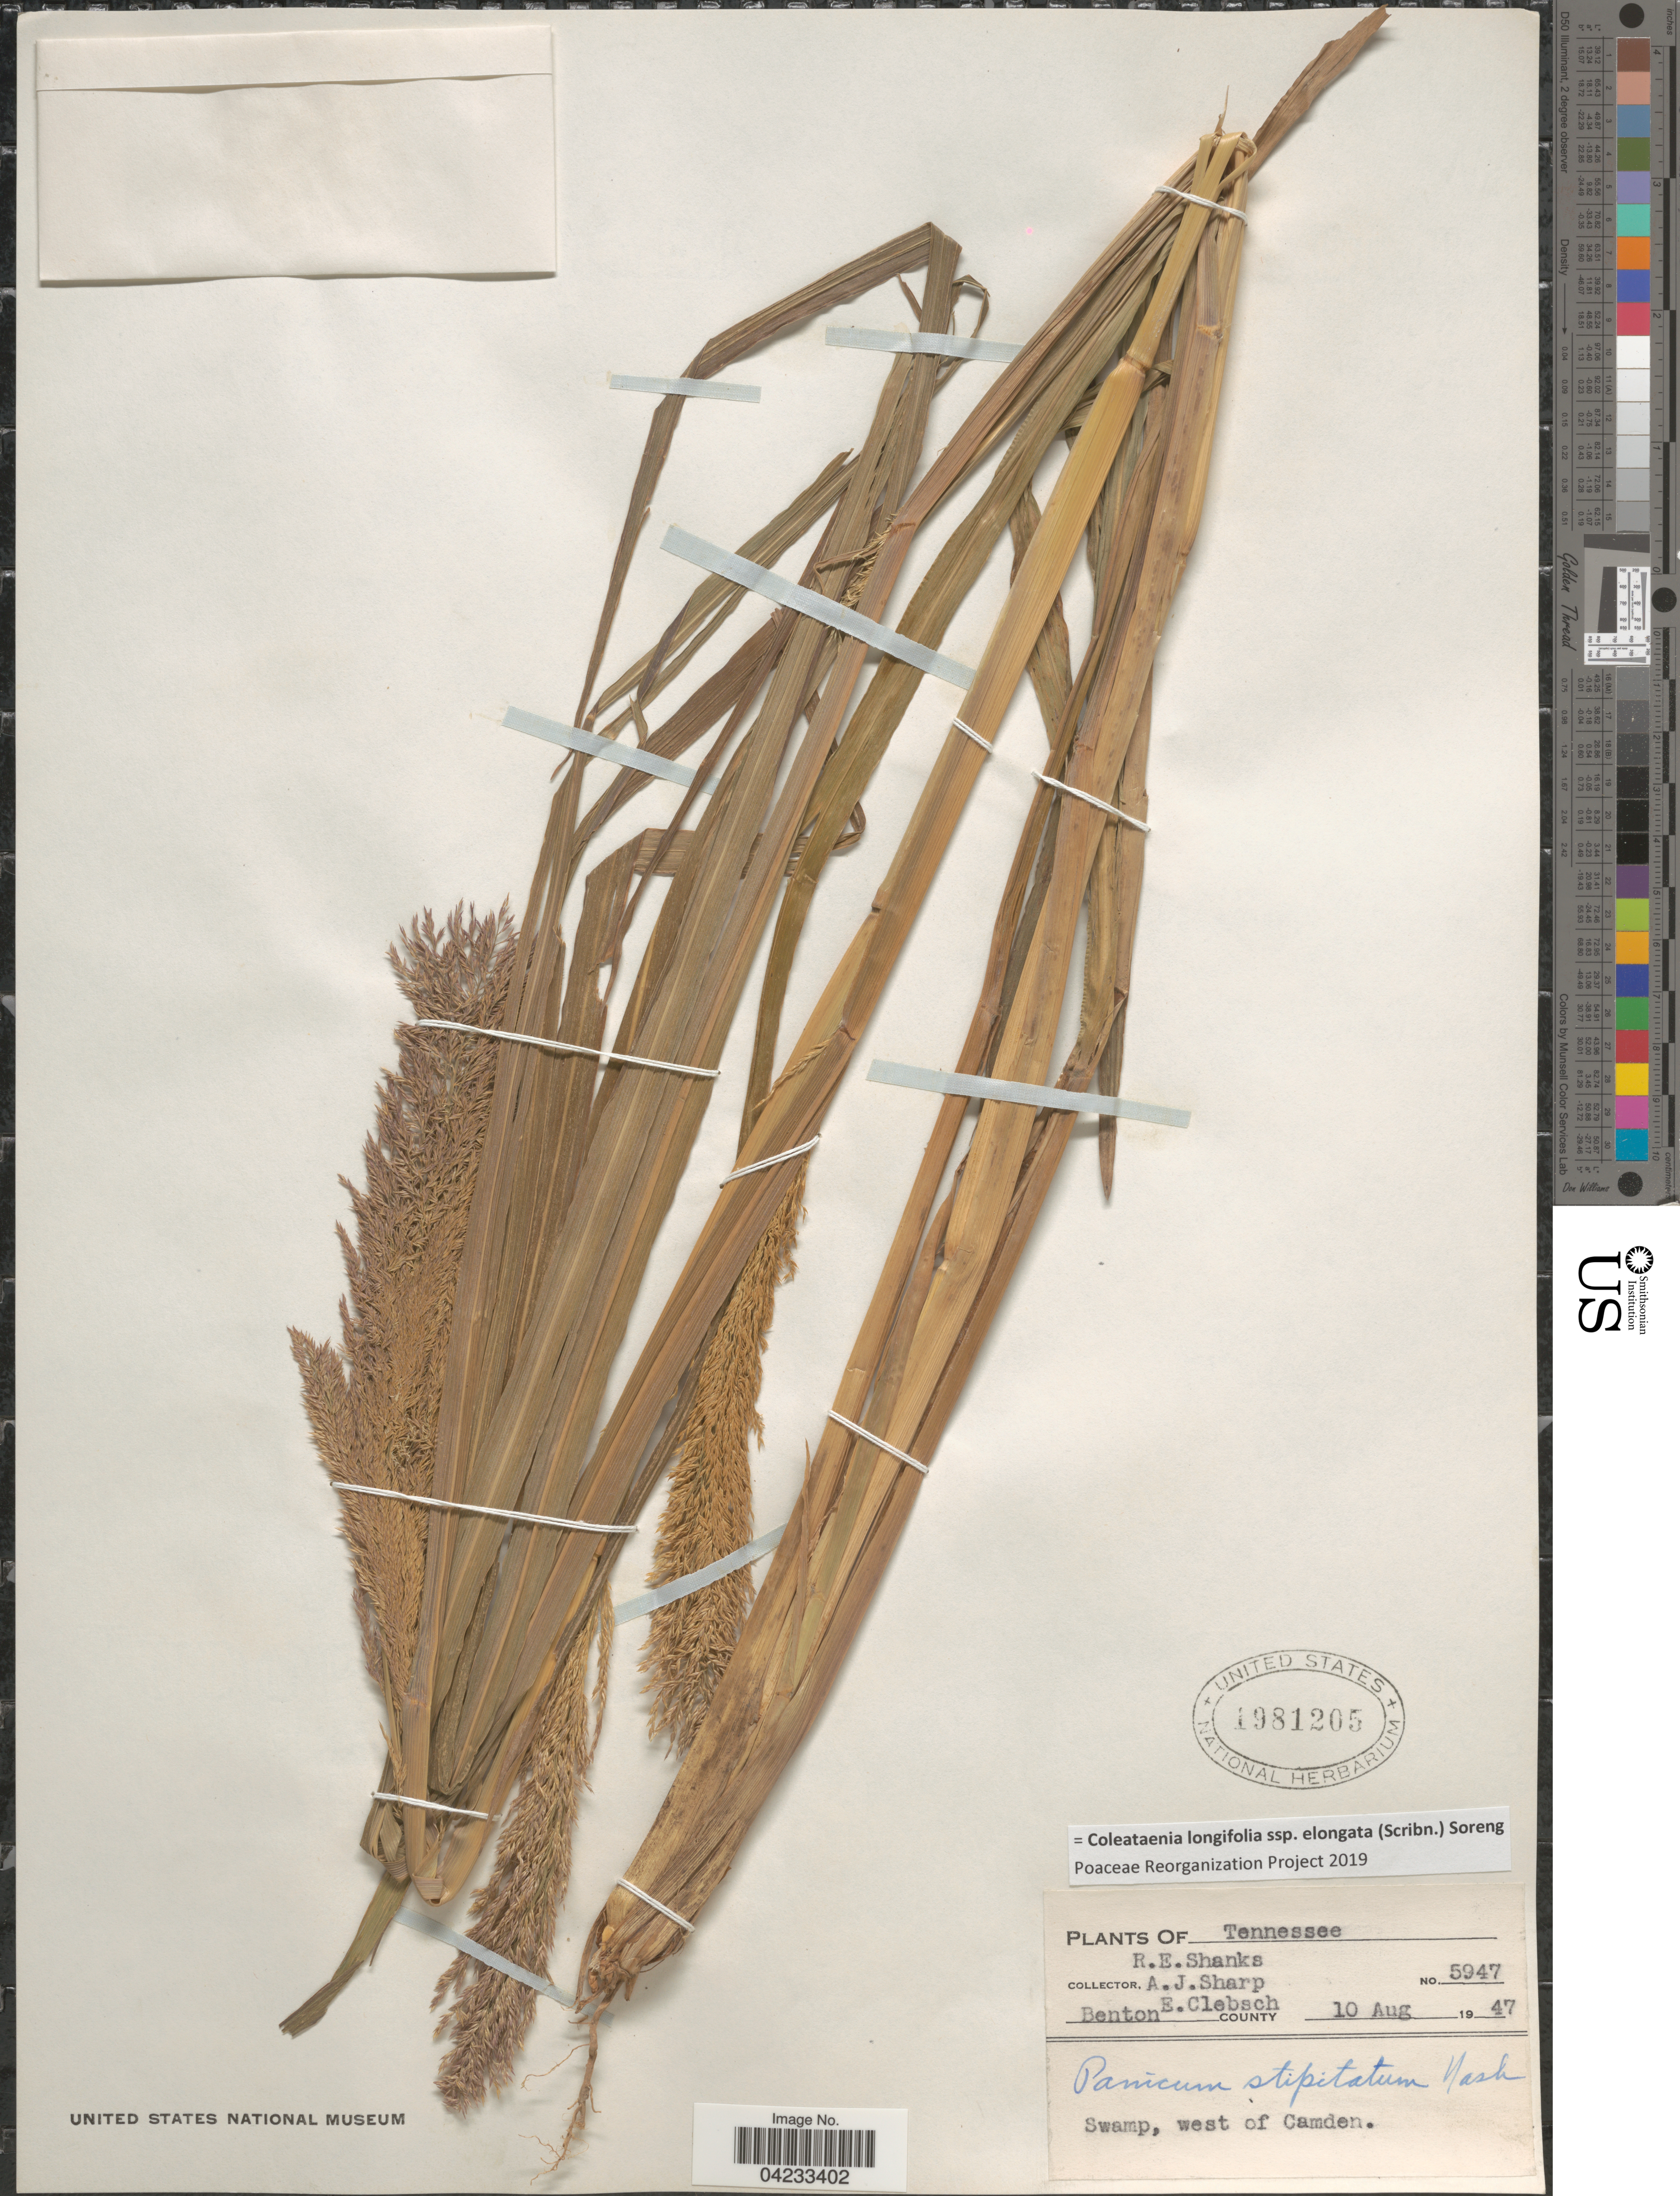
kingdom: Plantae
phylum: Tracheophyta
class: Liliopsida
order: Poales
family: Poaceae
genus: Coleataenia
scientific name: Coleataenia longifolia subsp. elongata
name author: (Scribn.) Soreng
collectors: R. Shanks, A. J. Sharp & E. Clebsch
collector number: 5947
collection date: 1947-08-10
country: United States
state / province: Tennessee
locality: Benton County. Swamp, west of Camden.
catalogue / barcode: US 1981205